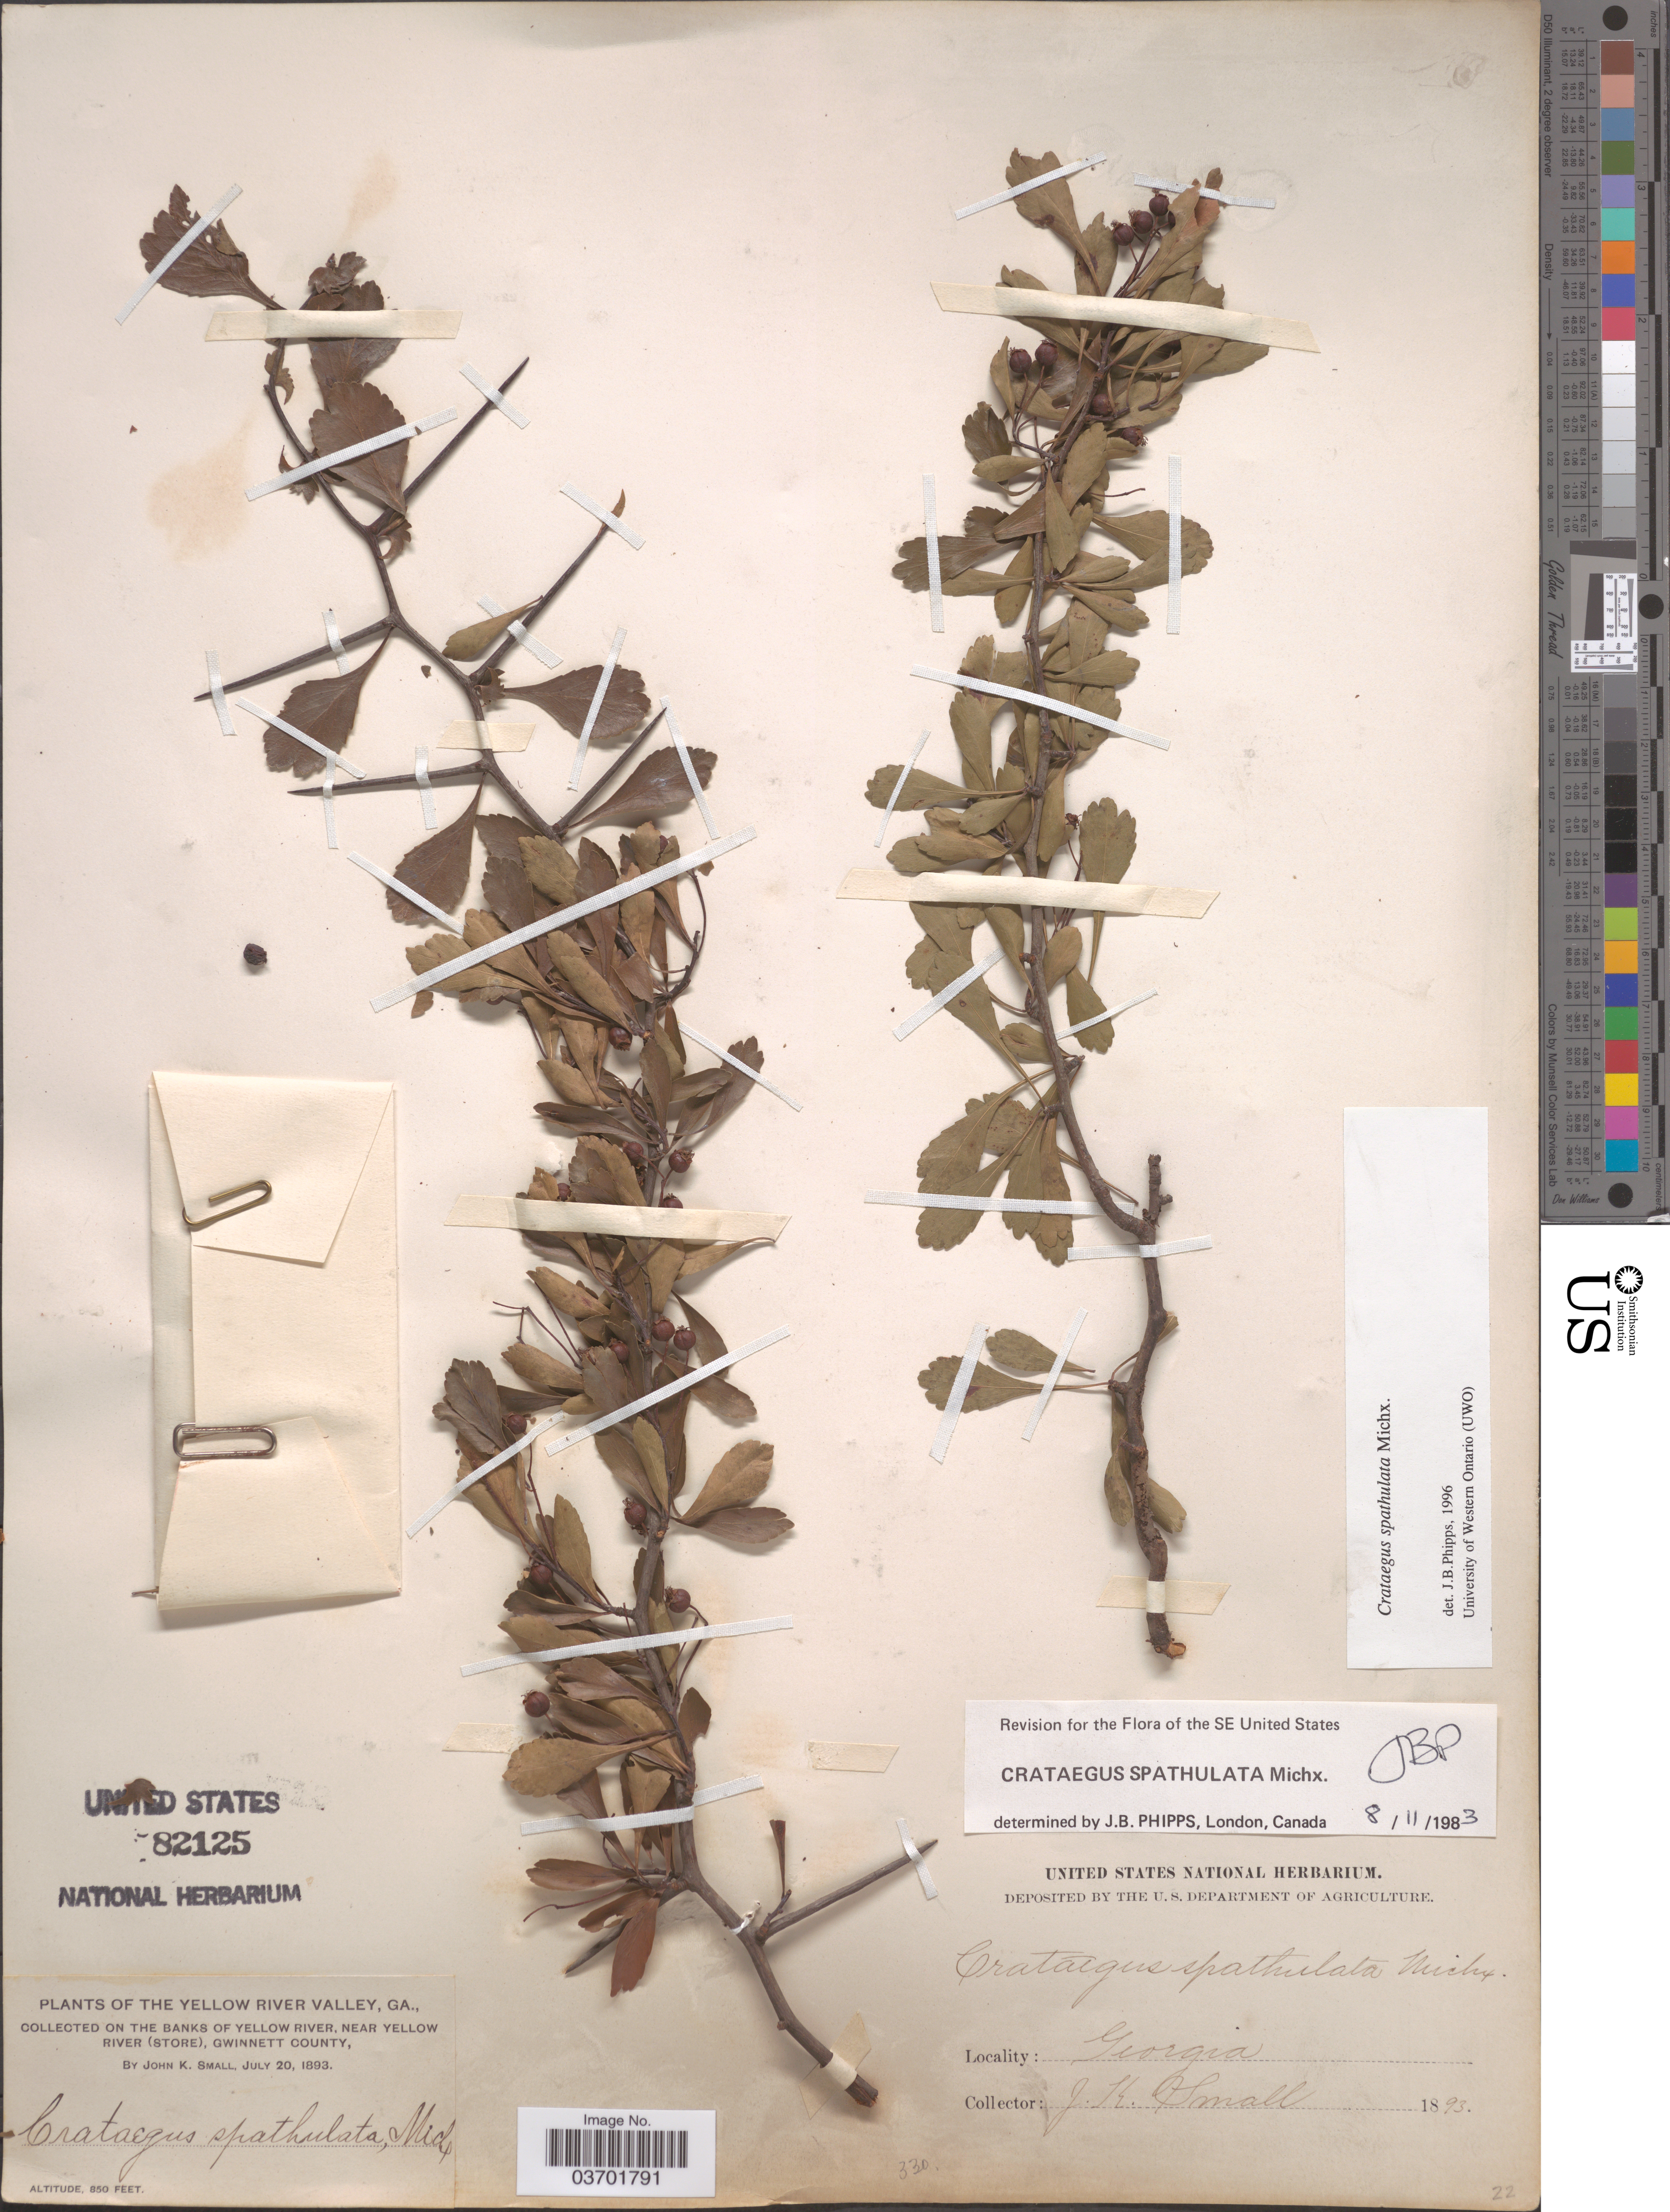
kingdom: Plantae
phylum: Tracheophyta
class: Magnoliopsida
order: Rosales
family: Rosaceae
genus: Crataegus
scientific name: Crataegus spathulata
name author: Michx.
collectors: J. K. Small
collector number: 330/22?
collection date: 1893-07-20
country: United States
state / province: Georgia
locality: The Yellow River Valley. Banks of Yellow River, near Yellow River (Store), Gwinnett County.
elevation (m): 259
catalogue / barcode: US 82125